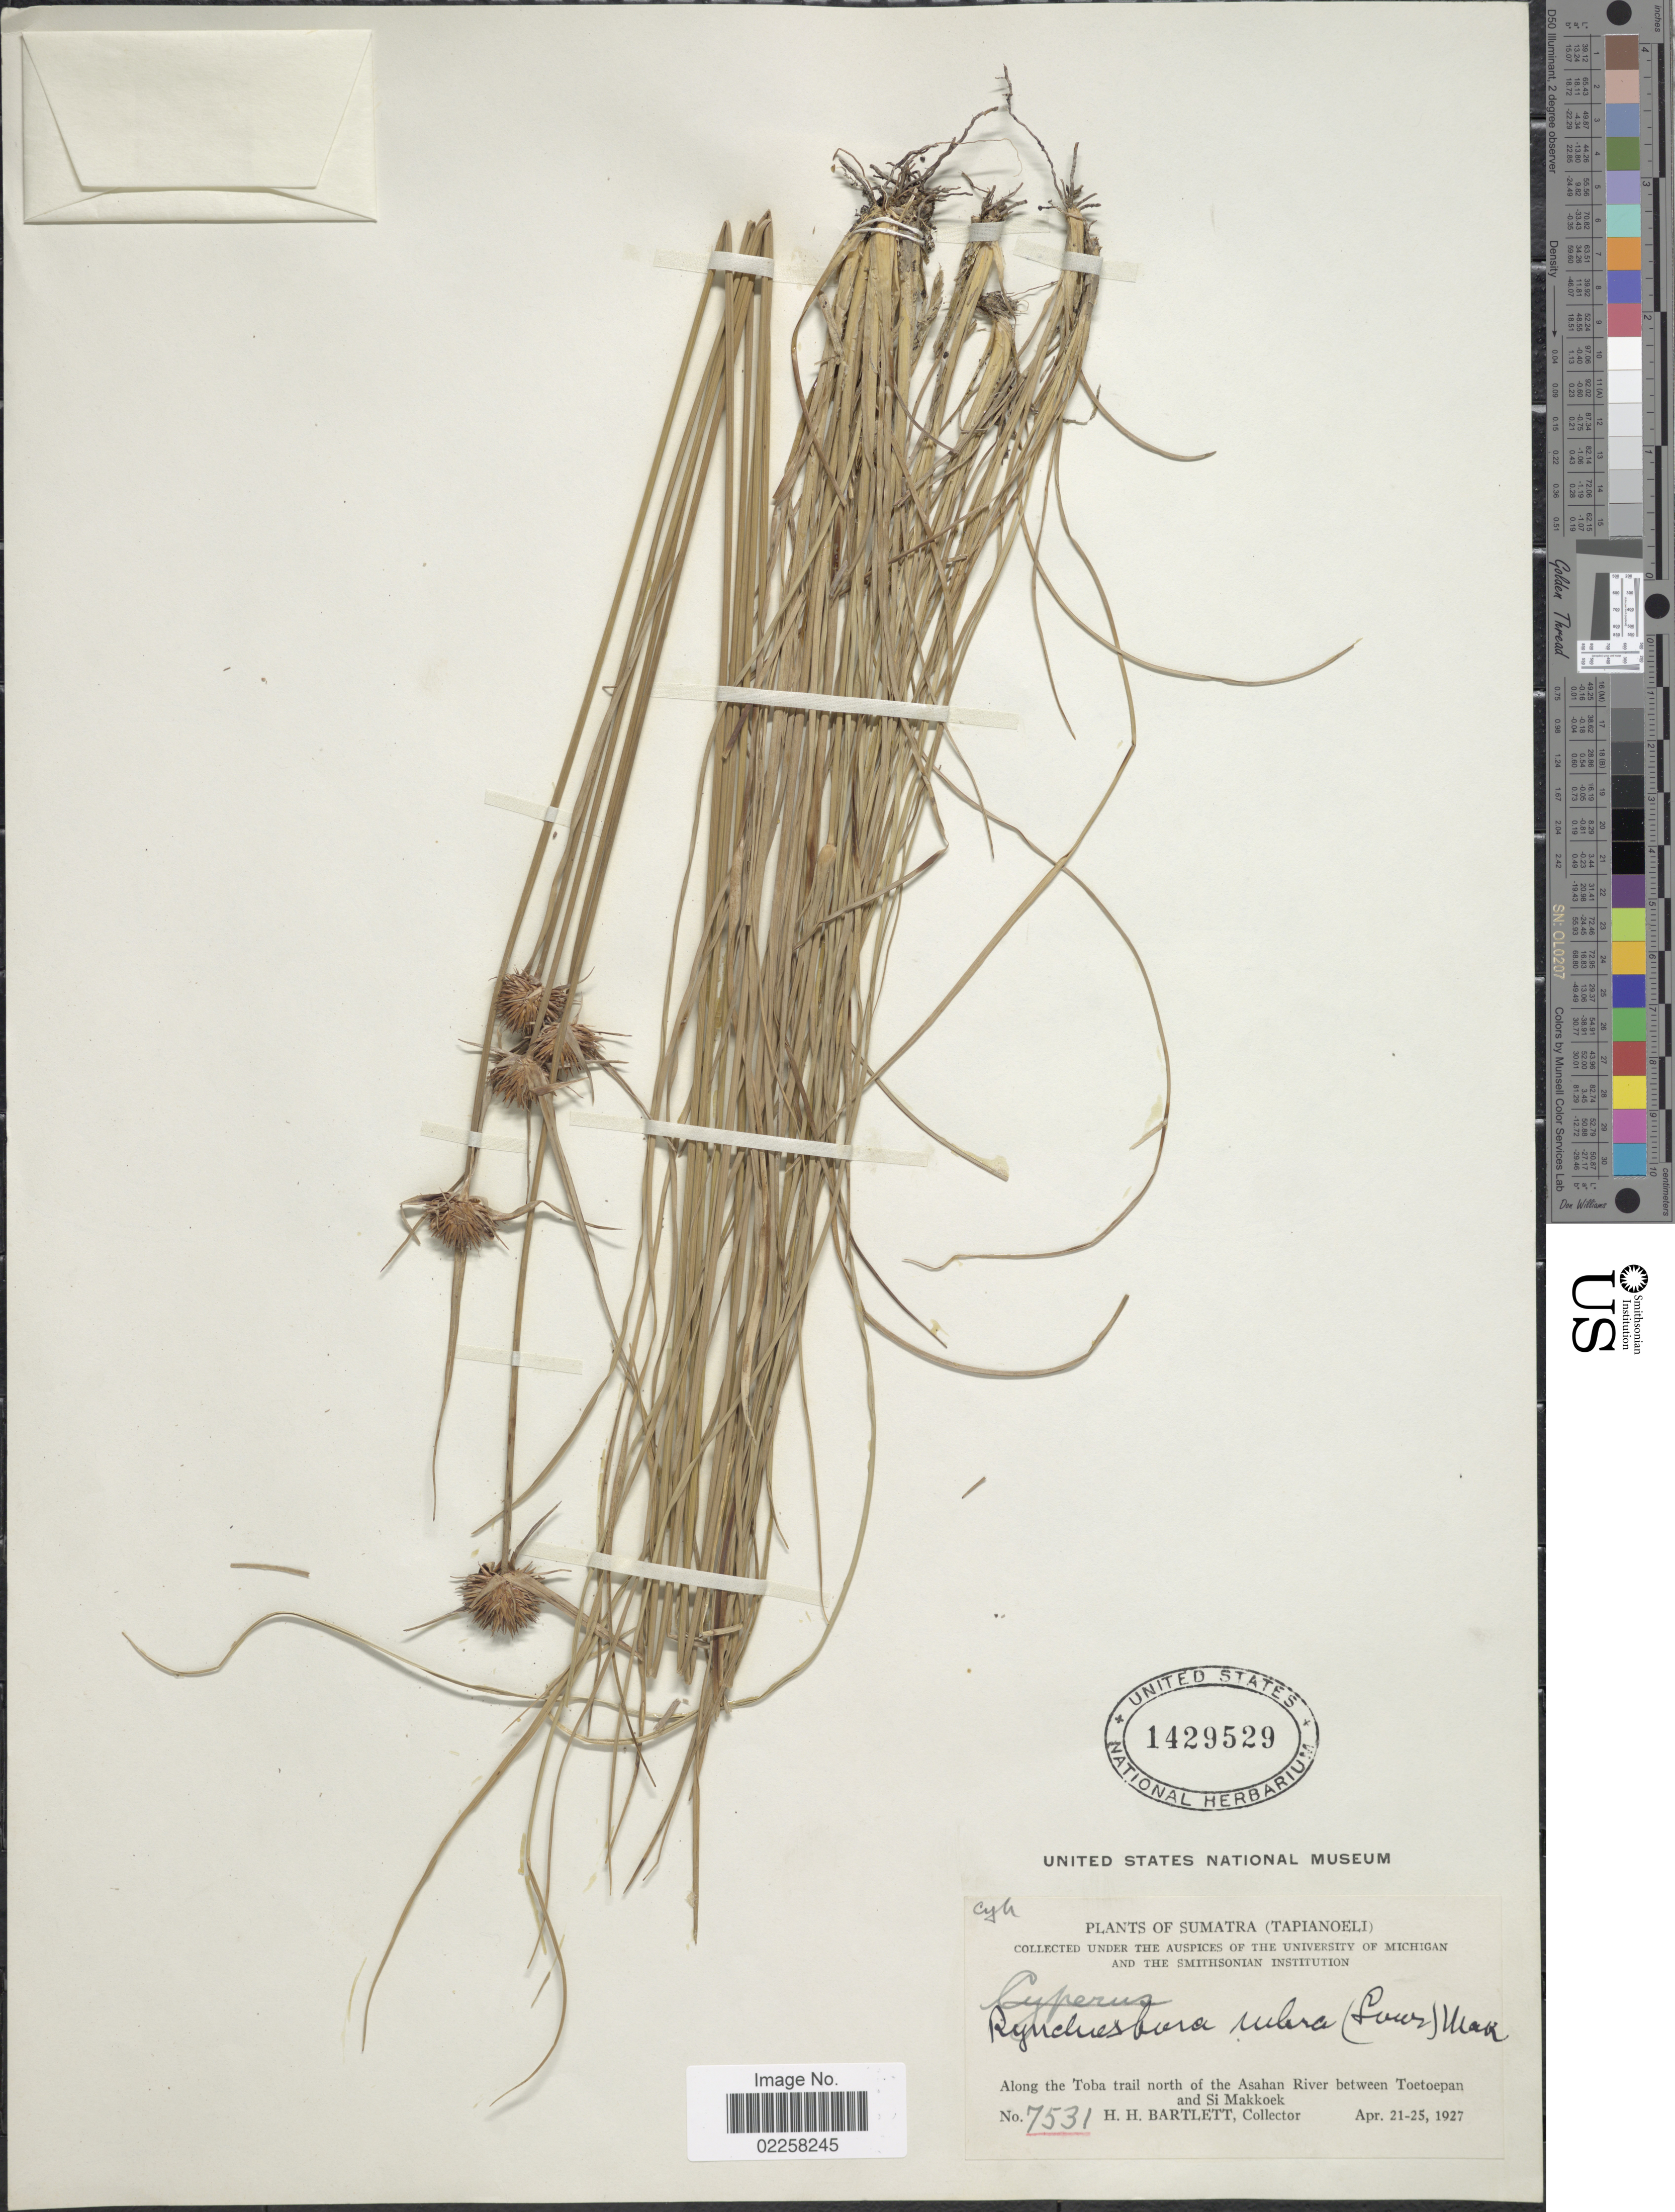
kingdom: Plantae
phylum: Tracheophyta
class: Liliopsida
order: Poales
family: Cyperaceae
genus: Rhynchospora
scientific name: Rhynchospora rubra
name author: (Lour.) Makino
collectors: H. H. Bartlett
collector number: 7531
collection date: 1927-04-21/1927-04-25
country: Indonesia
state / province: Sumatra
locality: (Tapianoeli) Along the Toba trail north of the Asahan River between Toetoepan and Si Makkoek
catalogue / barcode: US 1429529